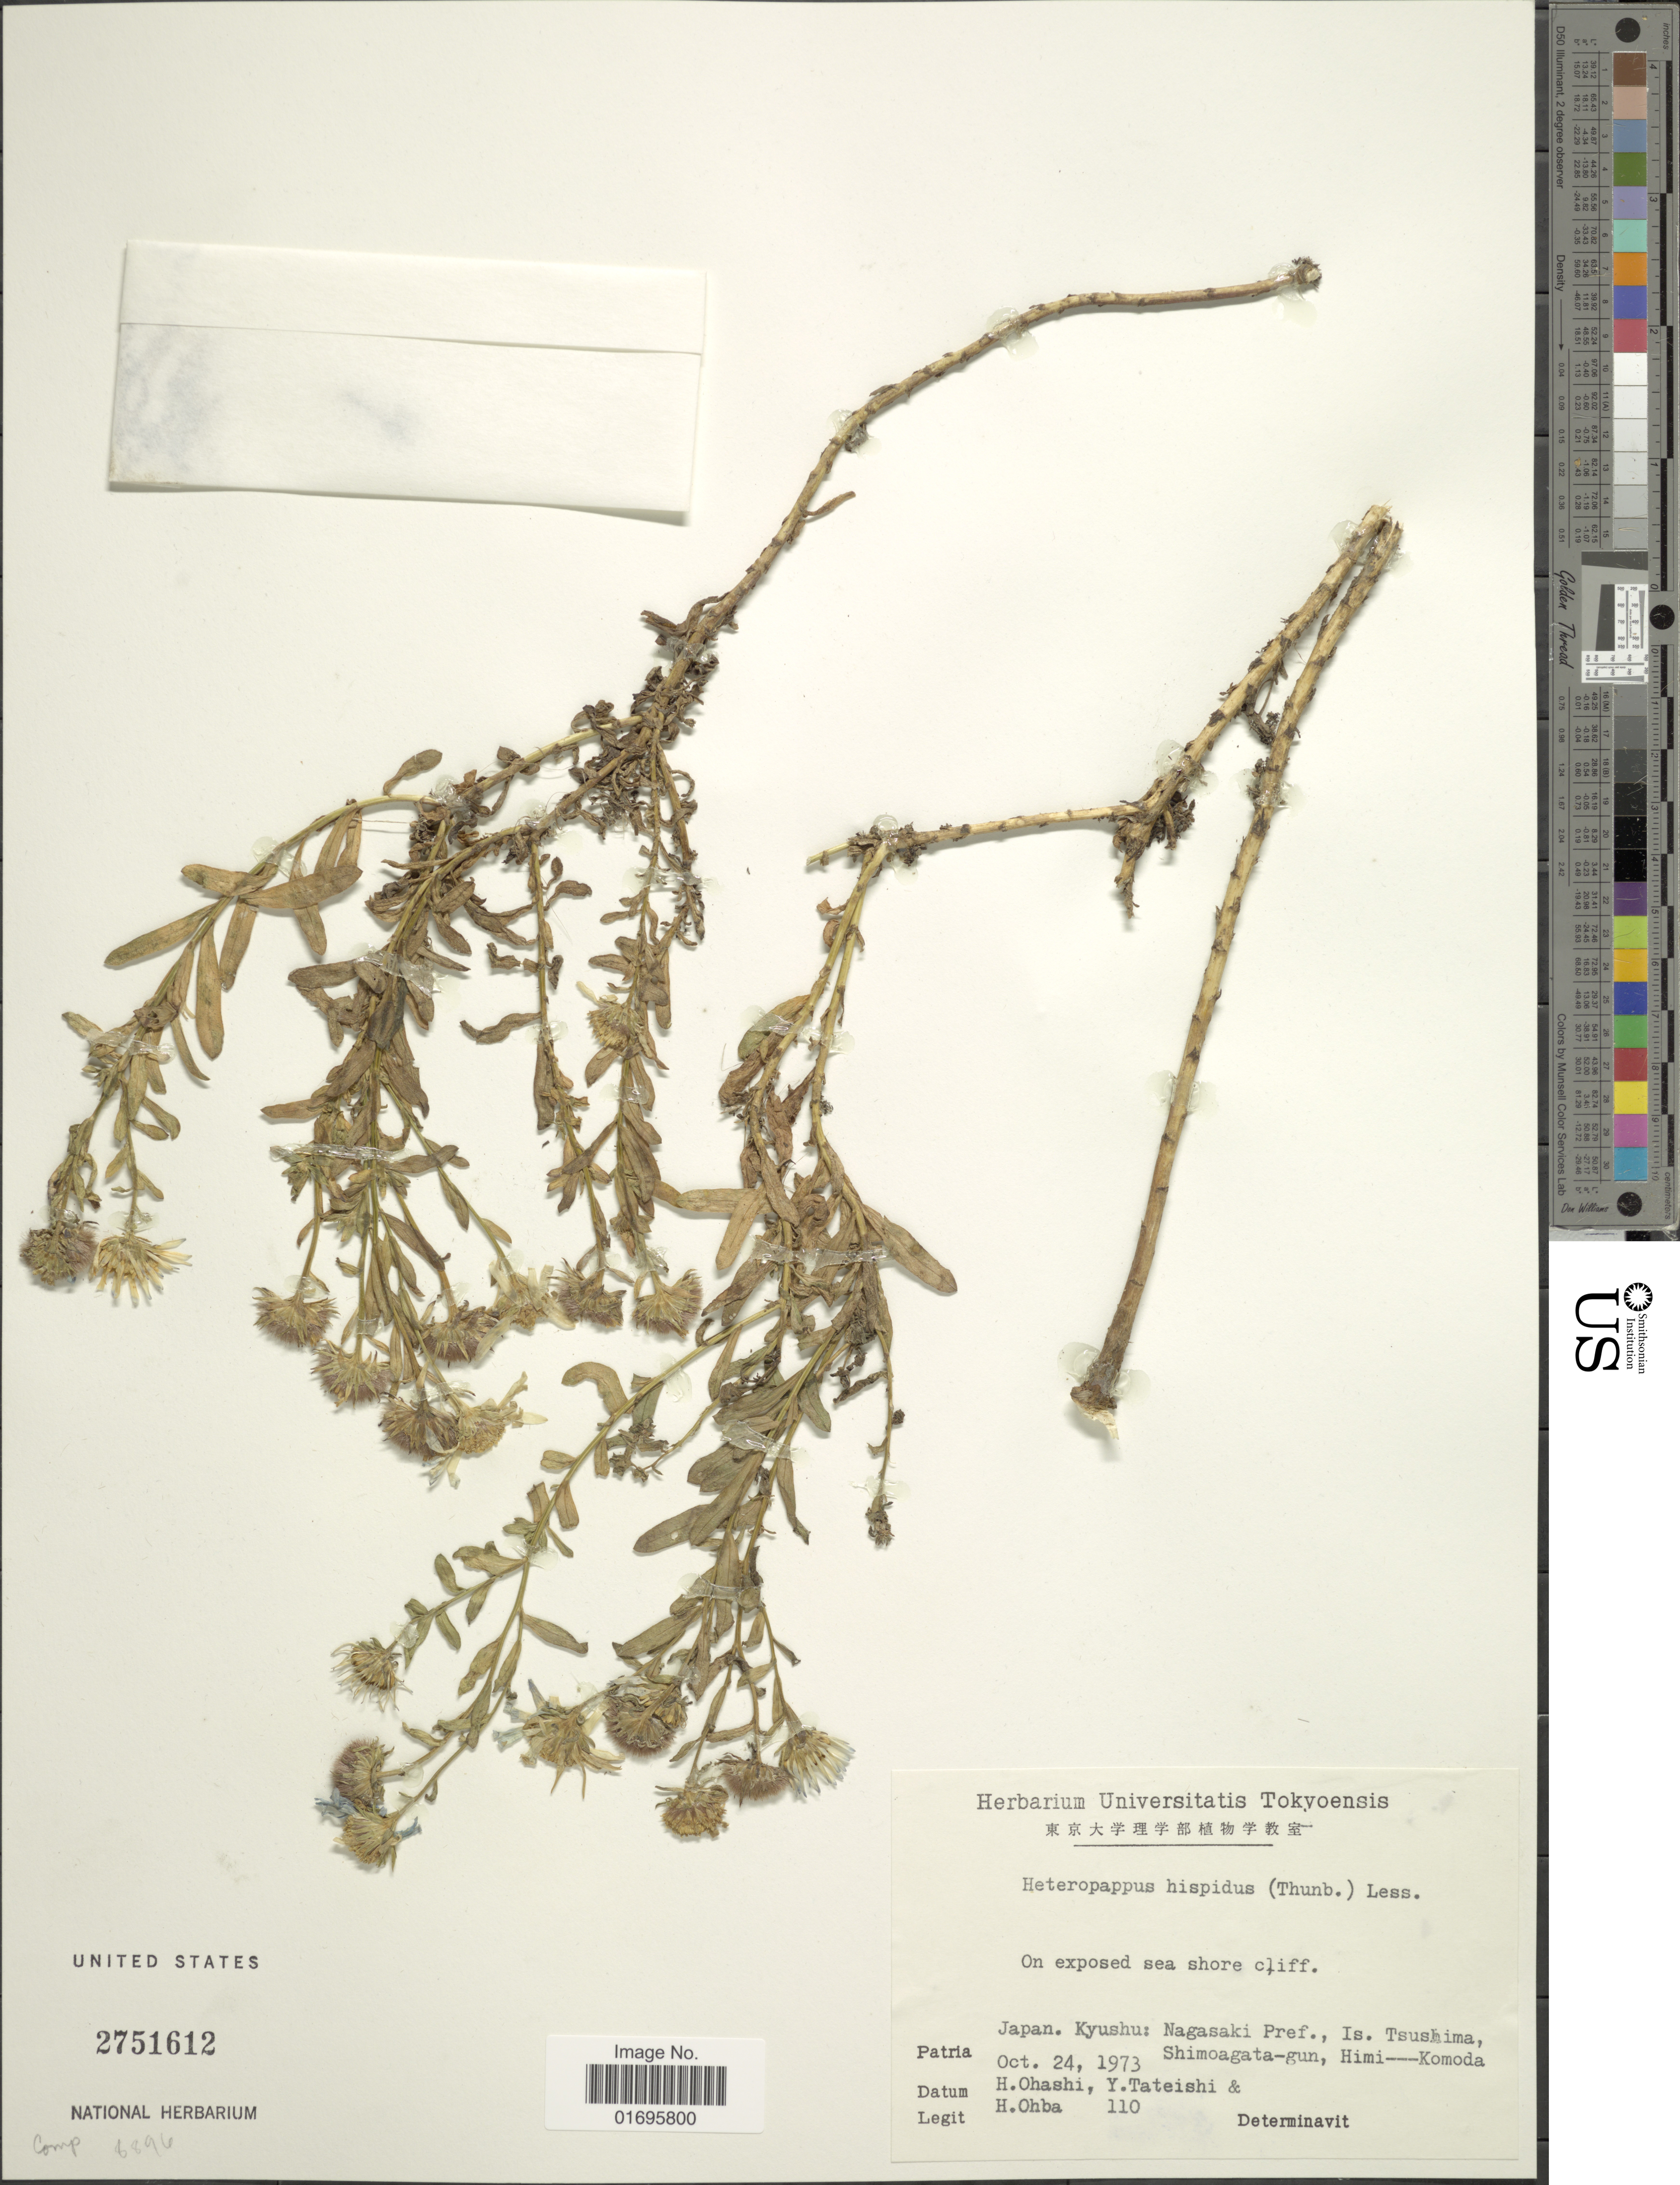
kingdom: Plantae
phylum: Tracheophyta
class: Magnoliopsida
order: Asterales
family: Asteraceae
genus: Heteropappus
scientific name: Heteropappus hispidus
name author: (Thunb.) Less.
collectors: H. Ohashi, Y. Tateishi & H. Ohba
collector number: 110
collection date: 1973-10-24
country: Japan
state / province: Nagasaki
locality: Japan. Kyushu: Nagasaki Pref., Is. Tsushima, Shimoagata-gun, Himi-Komoda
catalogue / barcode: US 2751612